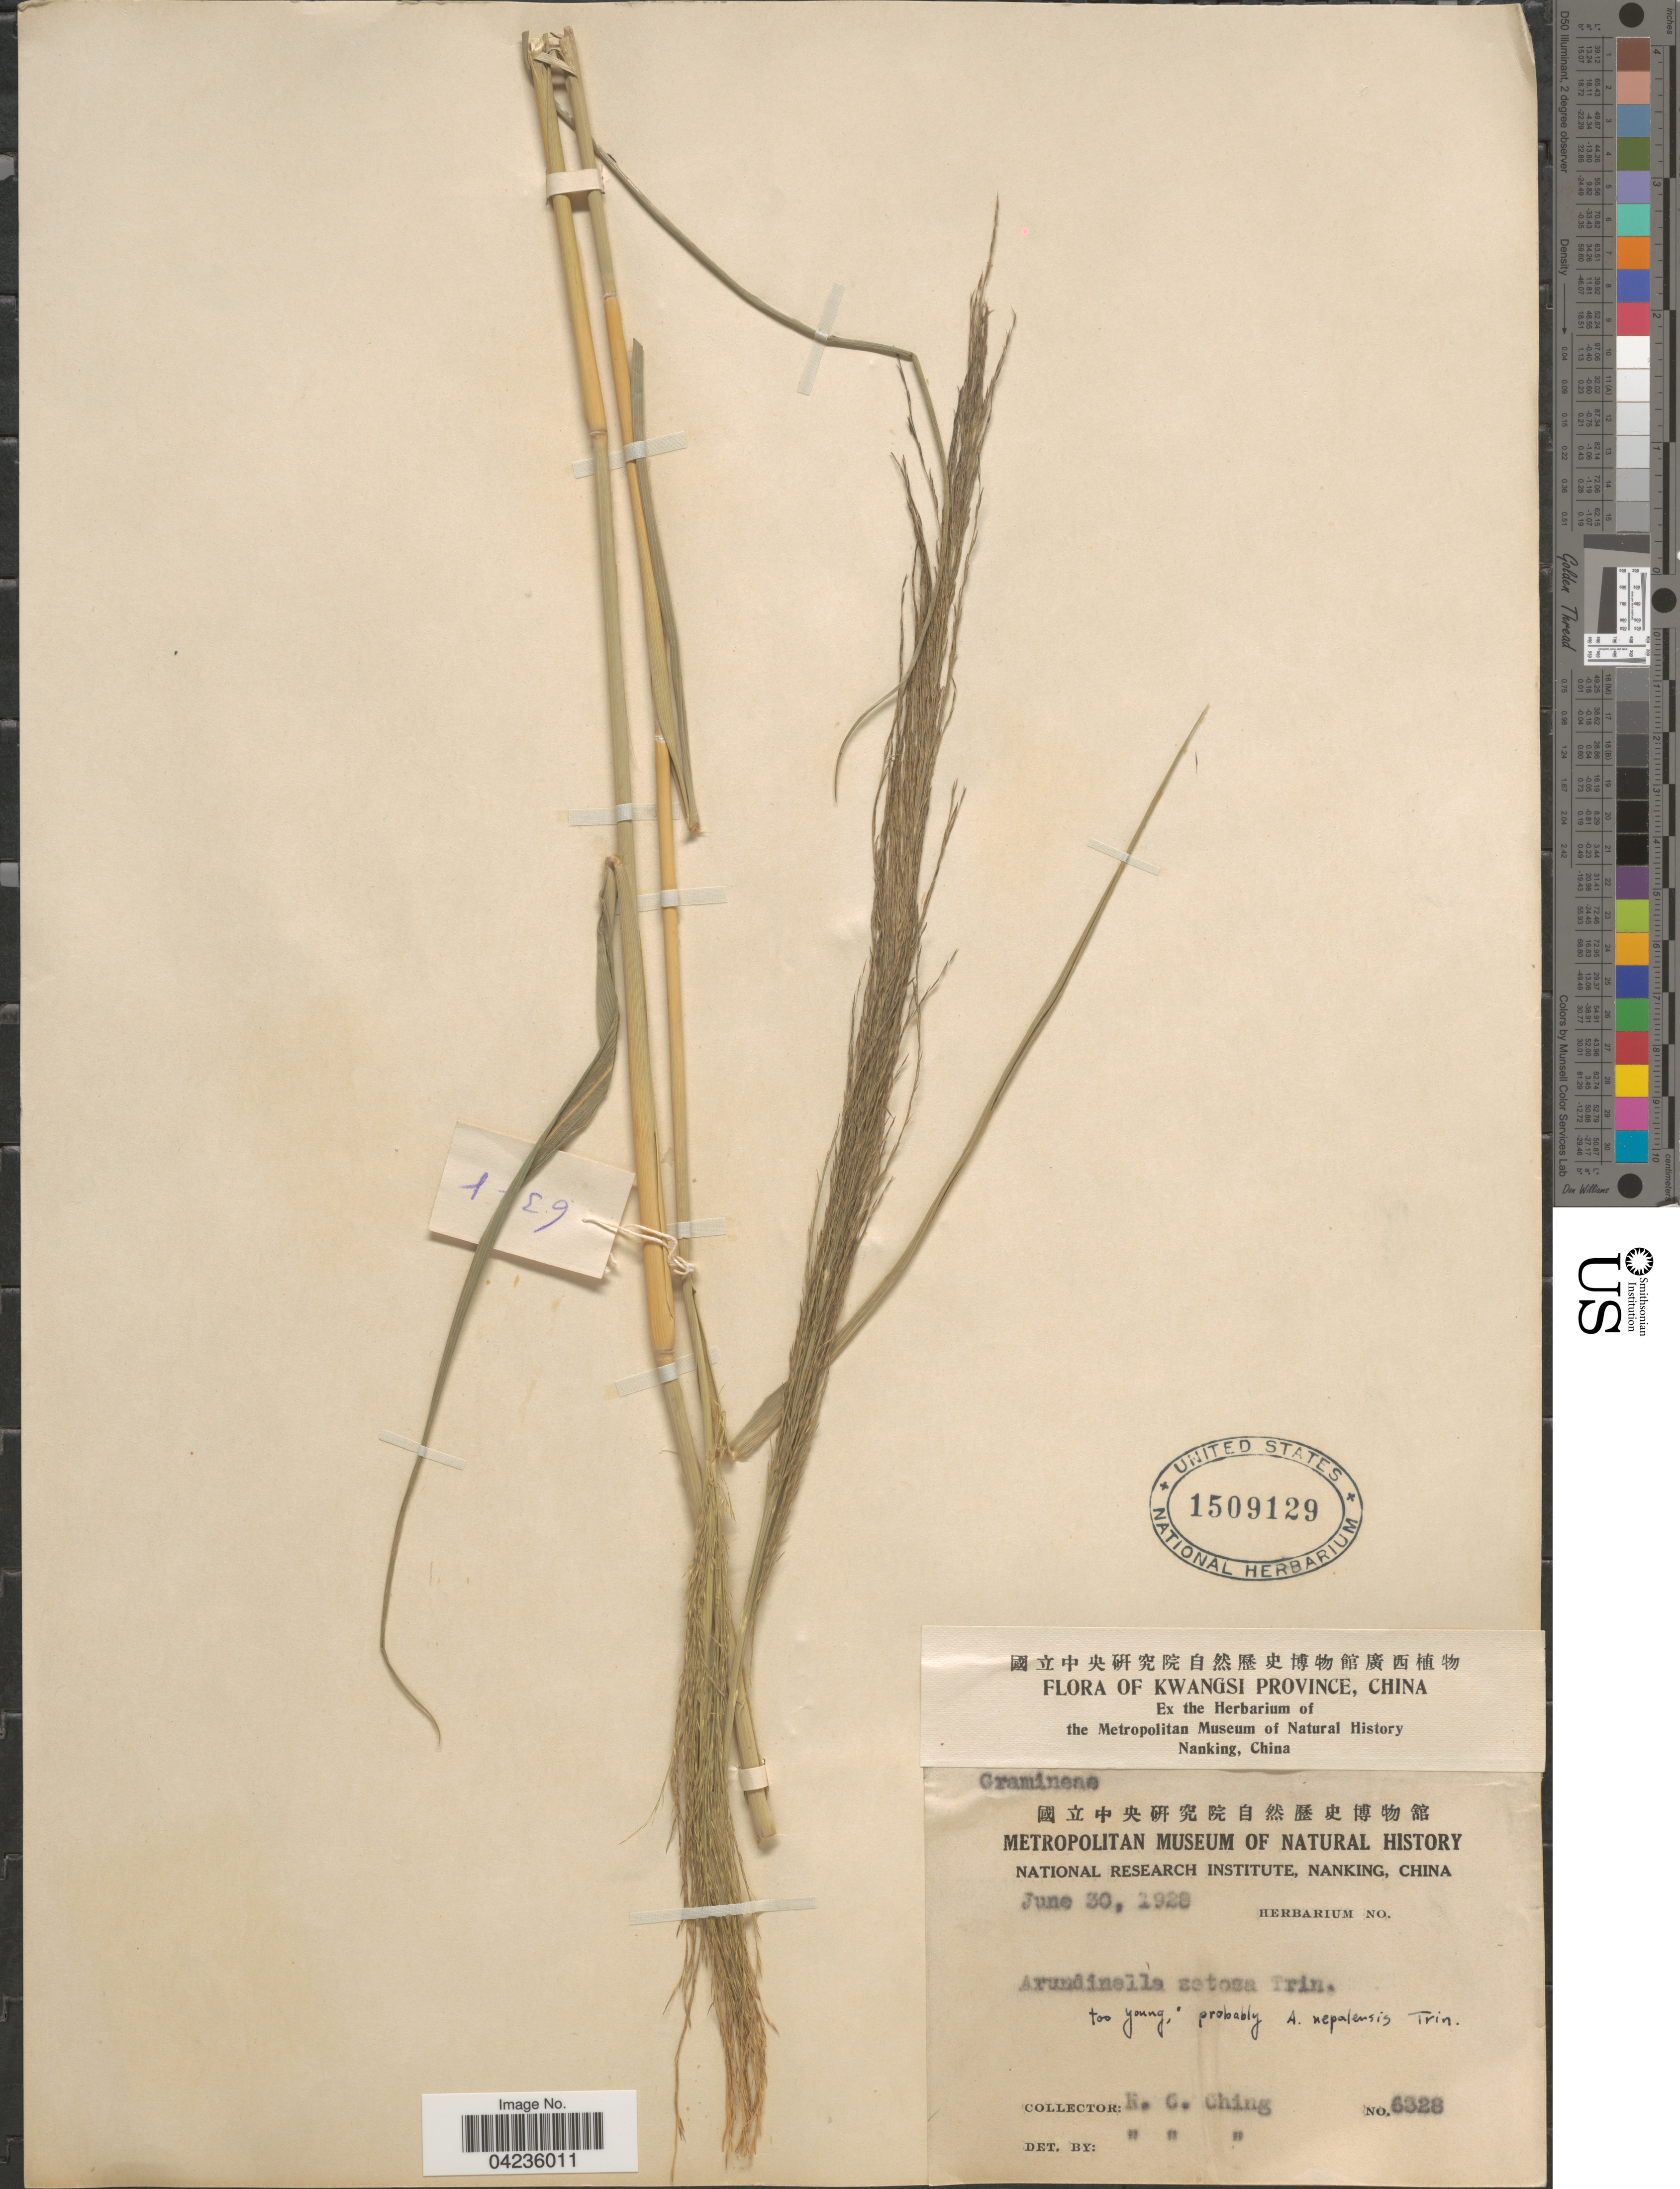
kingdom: Plantae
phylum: Tracheophyta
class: Liliopsida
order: Poales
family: Poaceae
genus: Arundinella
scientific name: Arundinella nepalensis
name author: Trin.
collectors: R. C. Ching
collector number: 6328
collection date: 1928-06-30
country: China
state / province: Guangxi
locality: Kwangsi Province.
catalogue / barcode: US 1509129